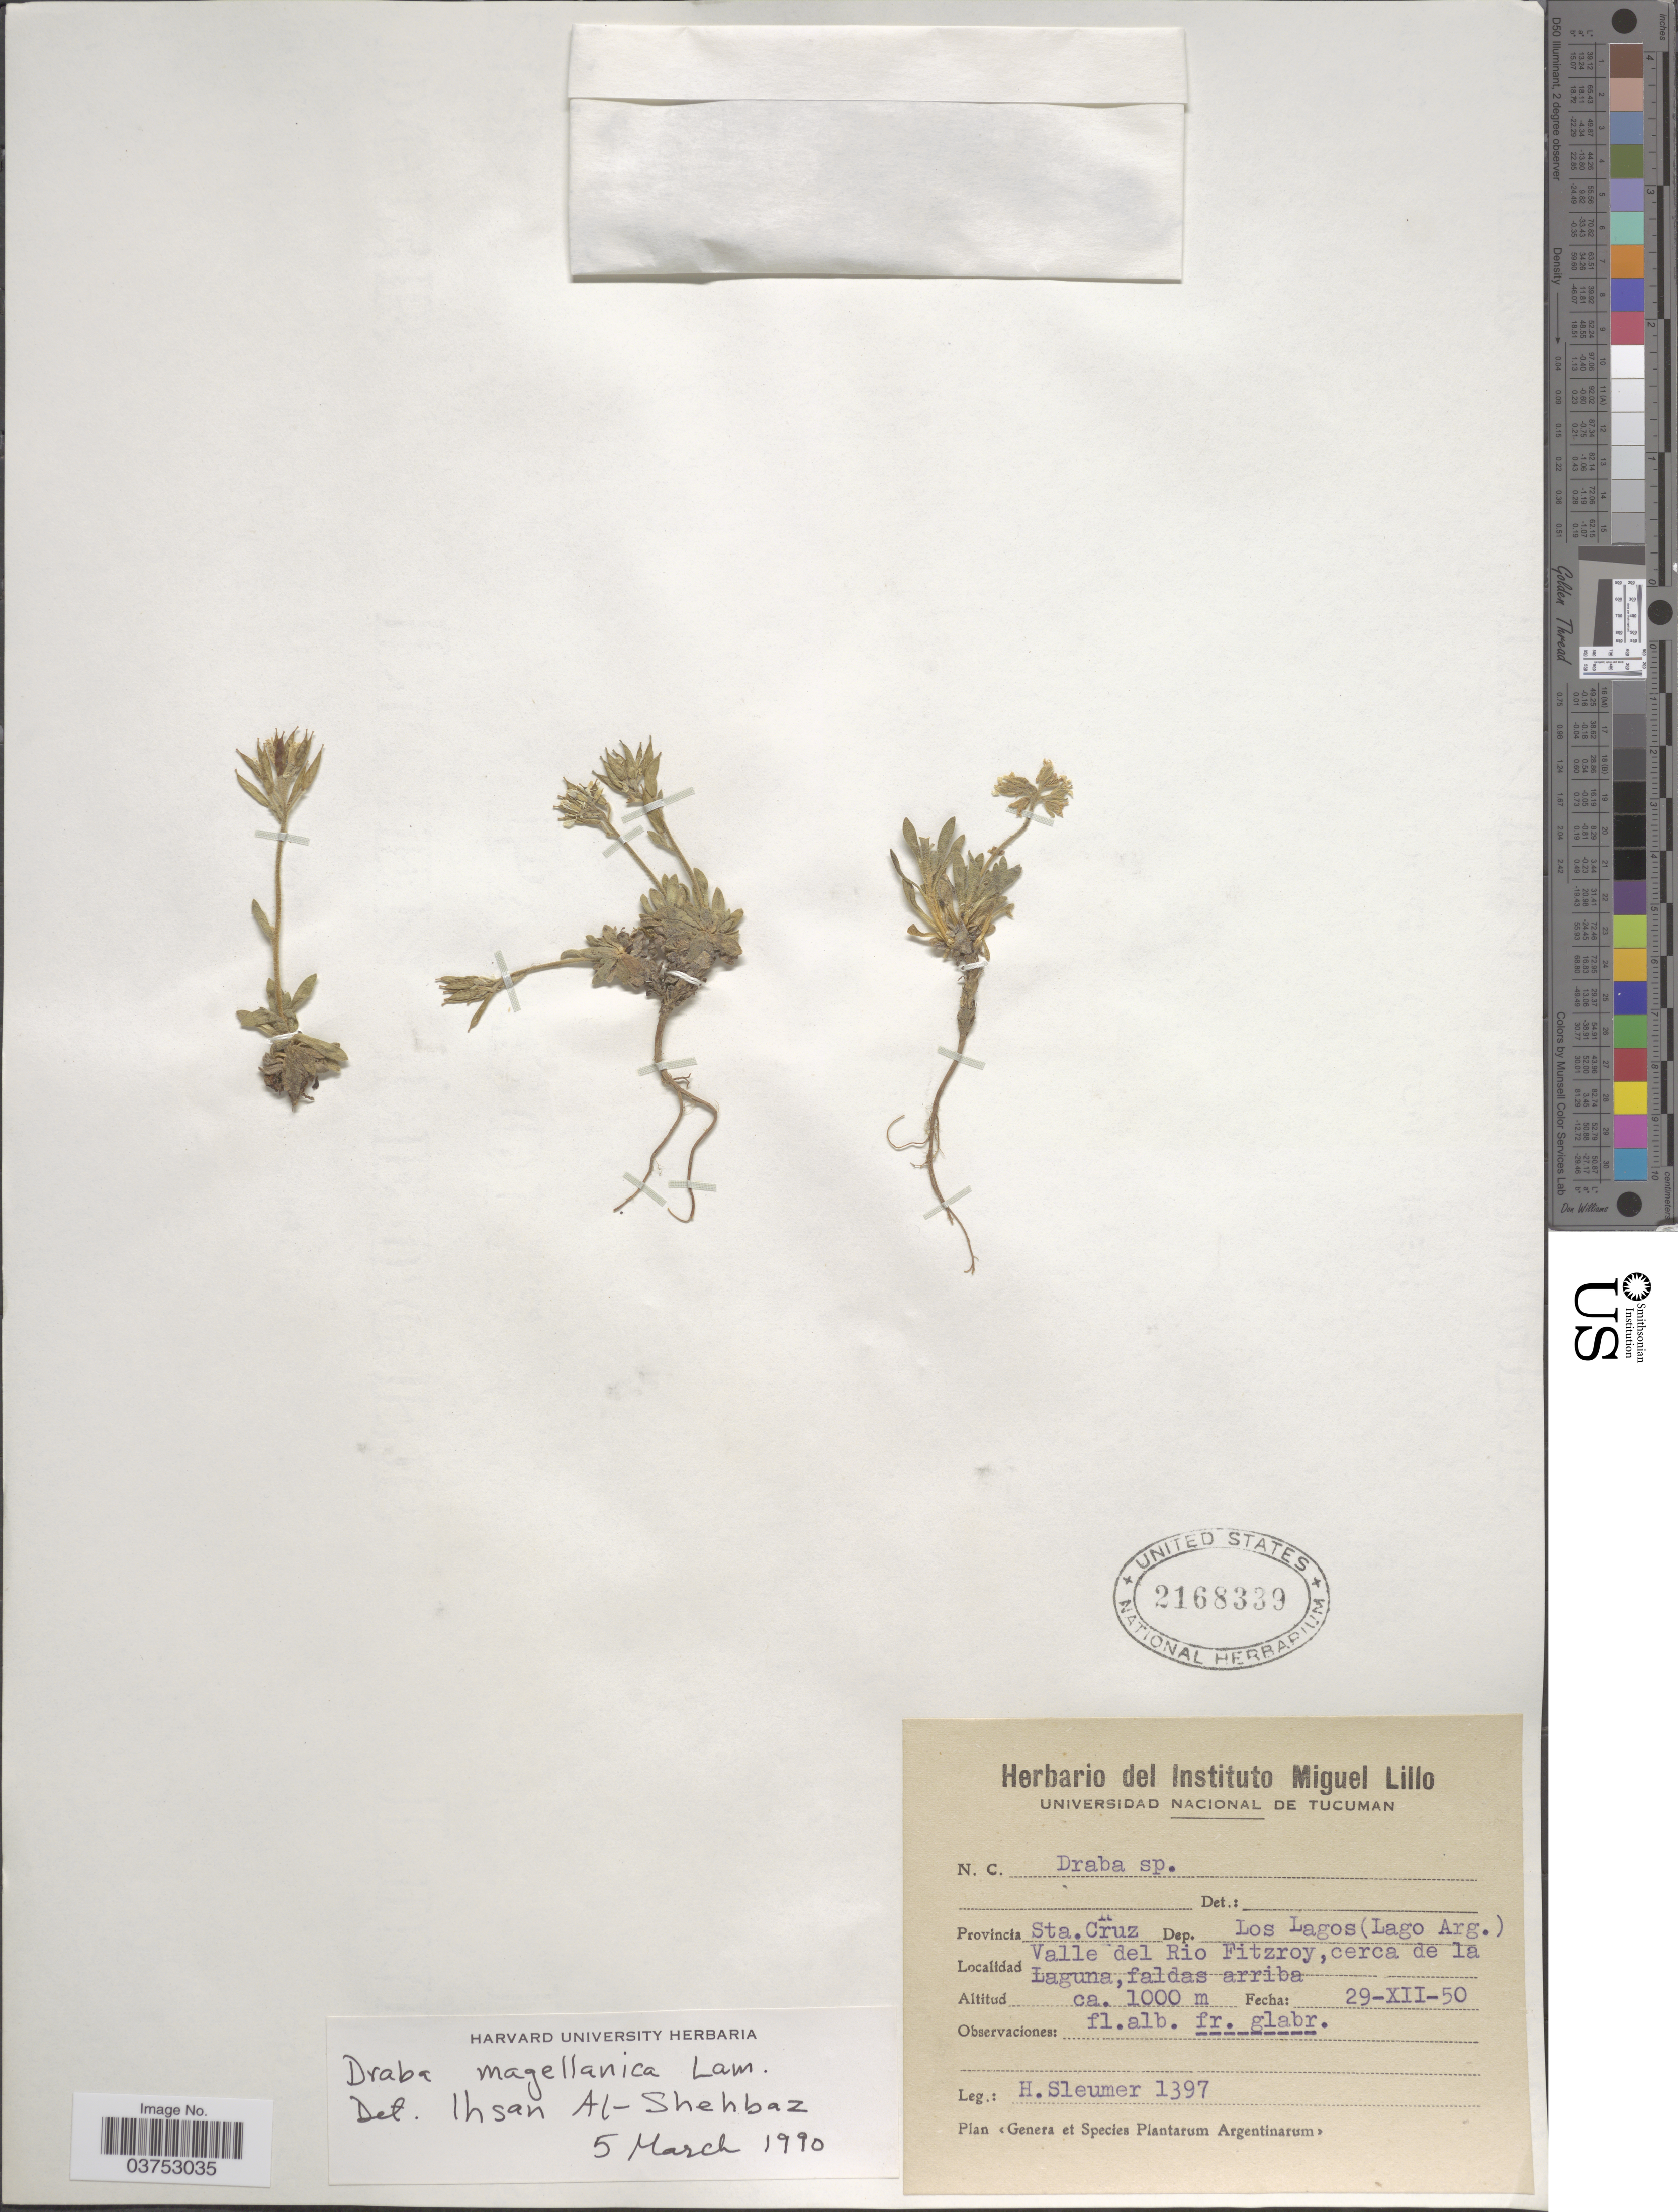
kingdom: Plantae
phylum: Tracheophyta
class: Magnoliopsida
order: Brassicales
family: Brassicaceae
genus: Draba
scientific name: Draba magellanica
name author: (A. Gray) Lam.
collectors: H. O. Sleumer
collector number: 1397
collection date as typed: Transcribed d/m/y: 29/12/50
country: Argentina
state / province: Santa Cruz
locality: Dep. Los Lagos (Lago Arg.). Valle del Rio Fitzroy, cerca de la Laguna, faldas arriba.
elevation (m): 1000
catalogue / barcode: US 2168339